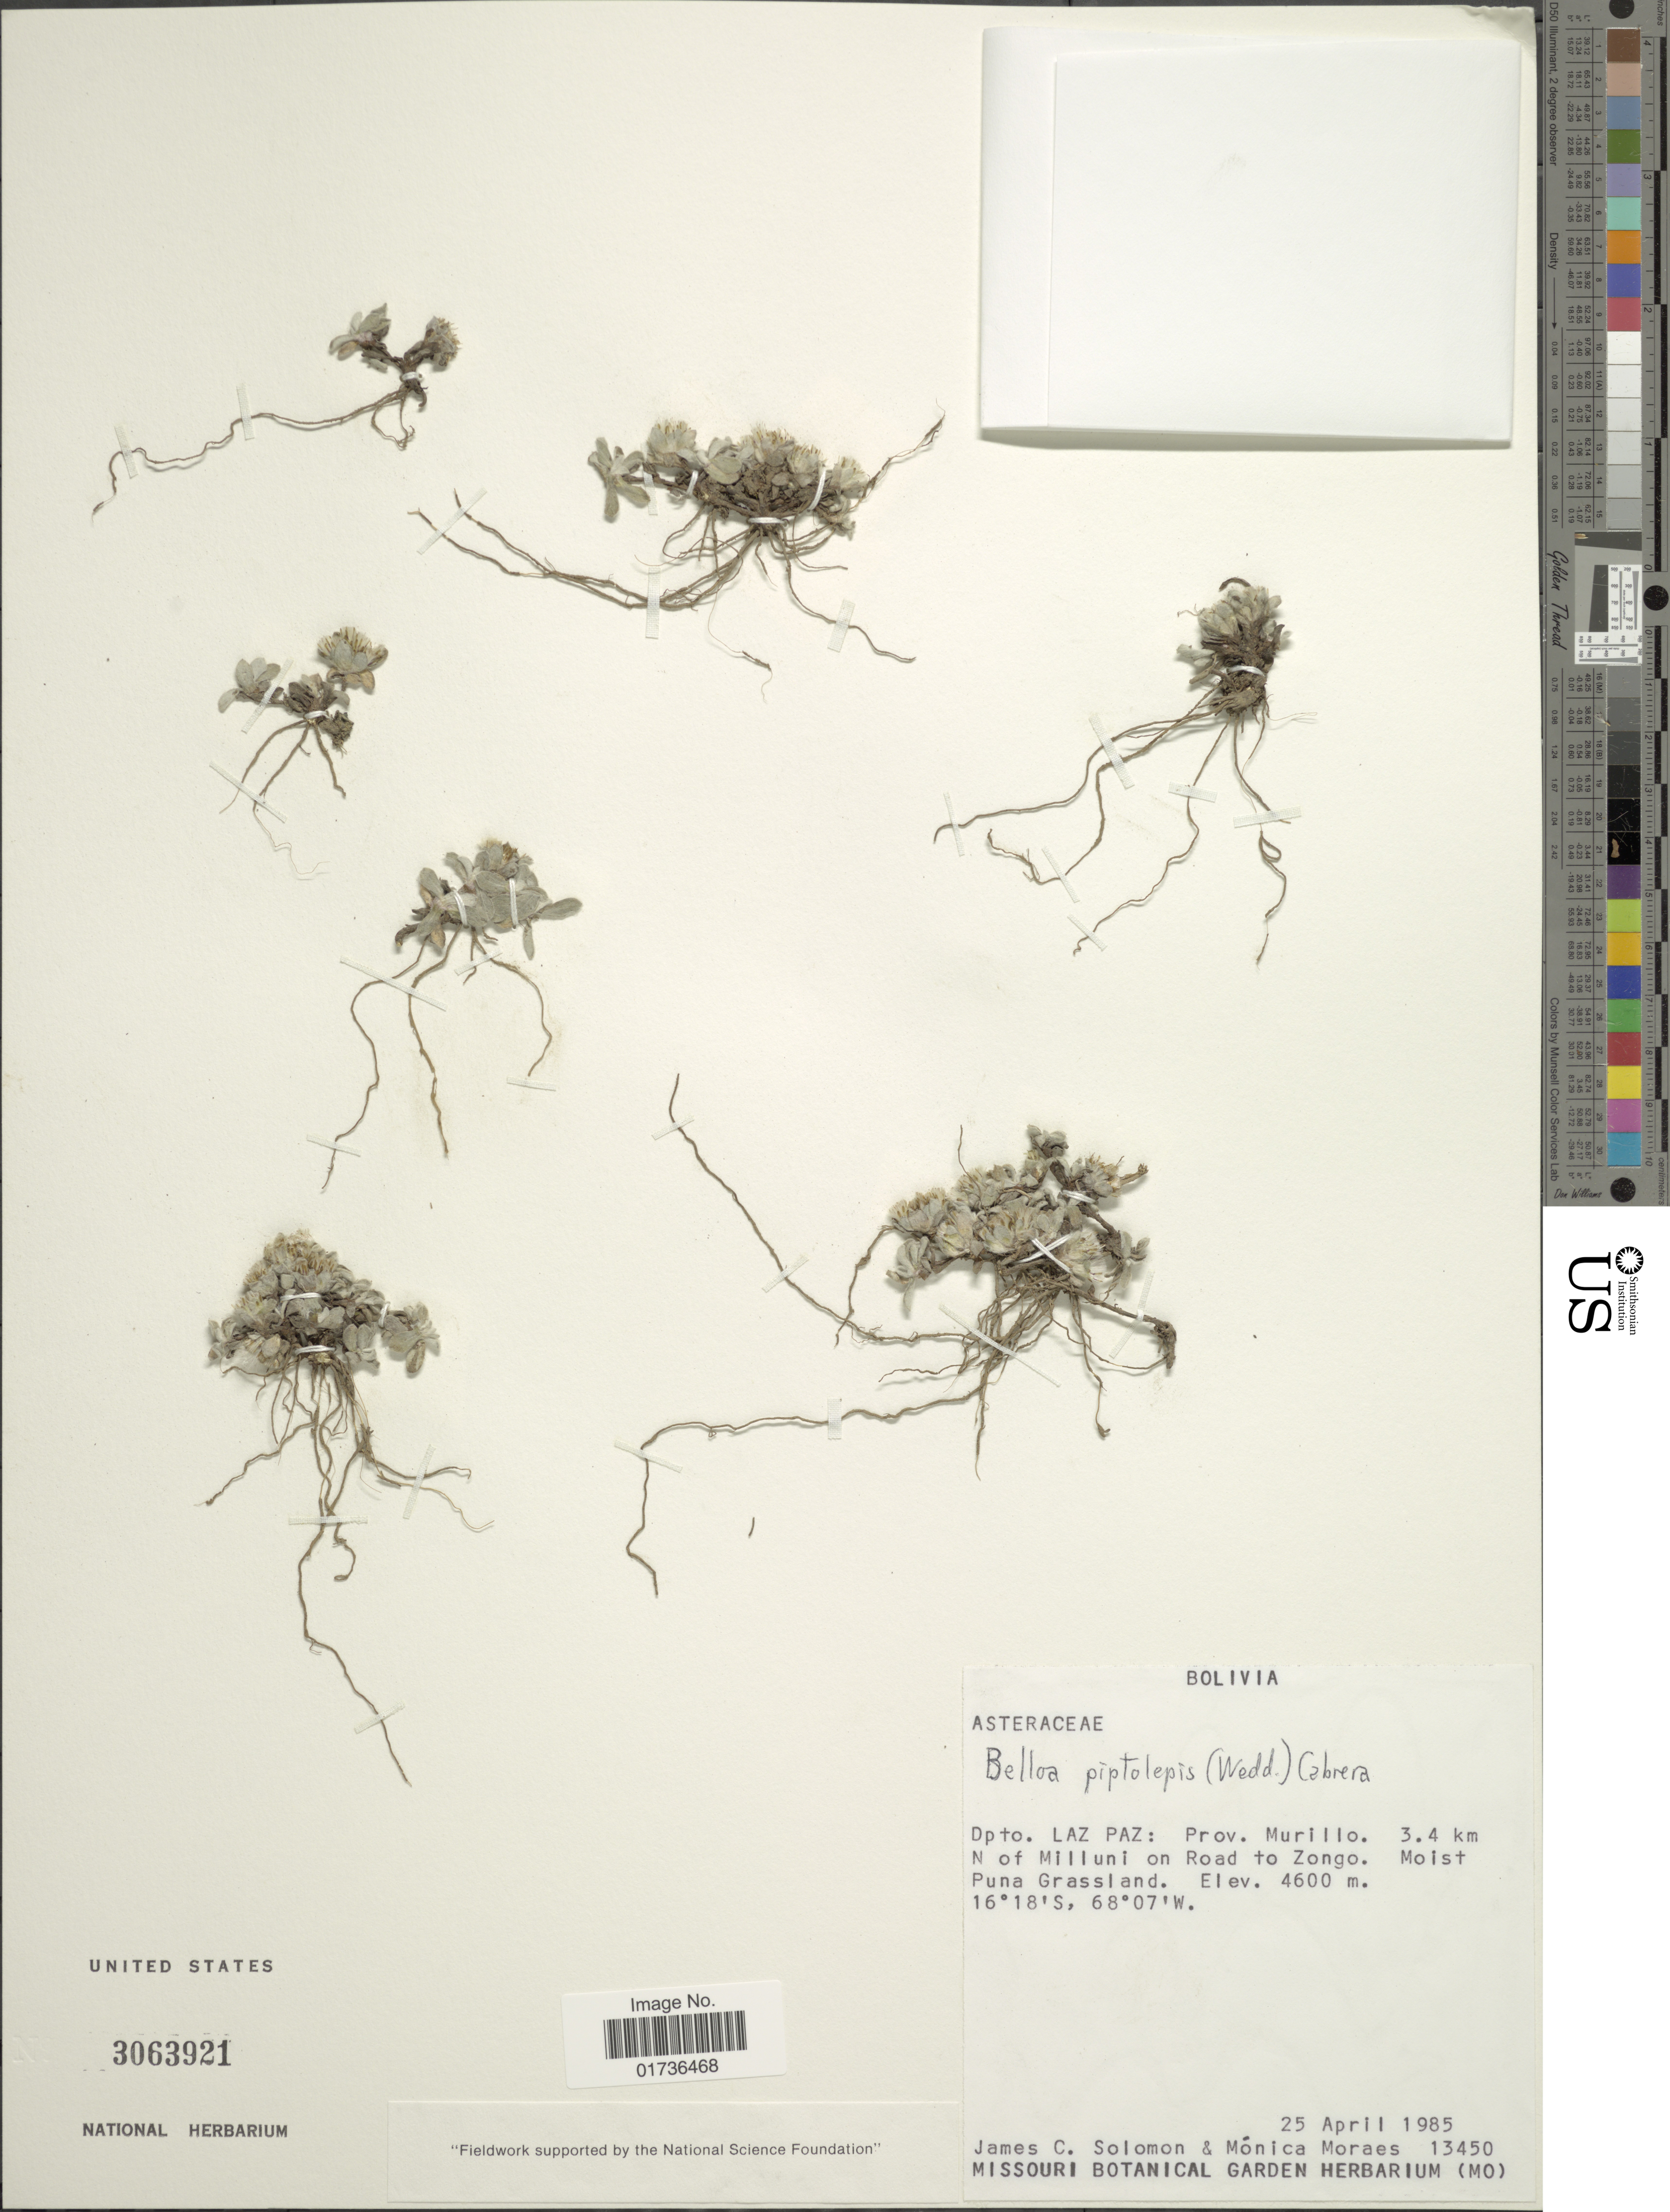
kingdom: Plantae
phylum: Tracheophyta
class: Magnoliopsida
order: Asterales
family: Asteraceae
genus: Mniodes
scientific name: Mniodes piptolepis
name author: (Wedd.) S.E. Freire et al.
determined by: Dillon, M. O.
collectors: J. C. Solomon & M. Moraes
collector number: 13450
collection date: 1985-04-25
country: Bolivia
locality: Dpto. Laz Paz: Prov. Murillo. 3.4 km N of Milluni on Road to Zongo. Moist Puna Grassland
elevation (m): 4600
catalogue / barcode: US 3063921